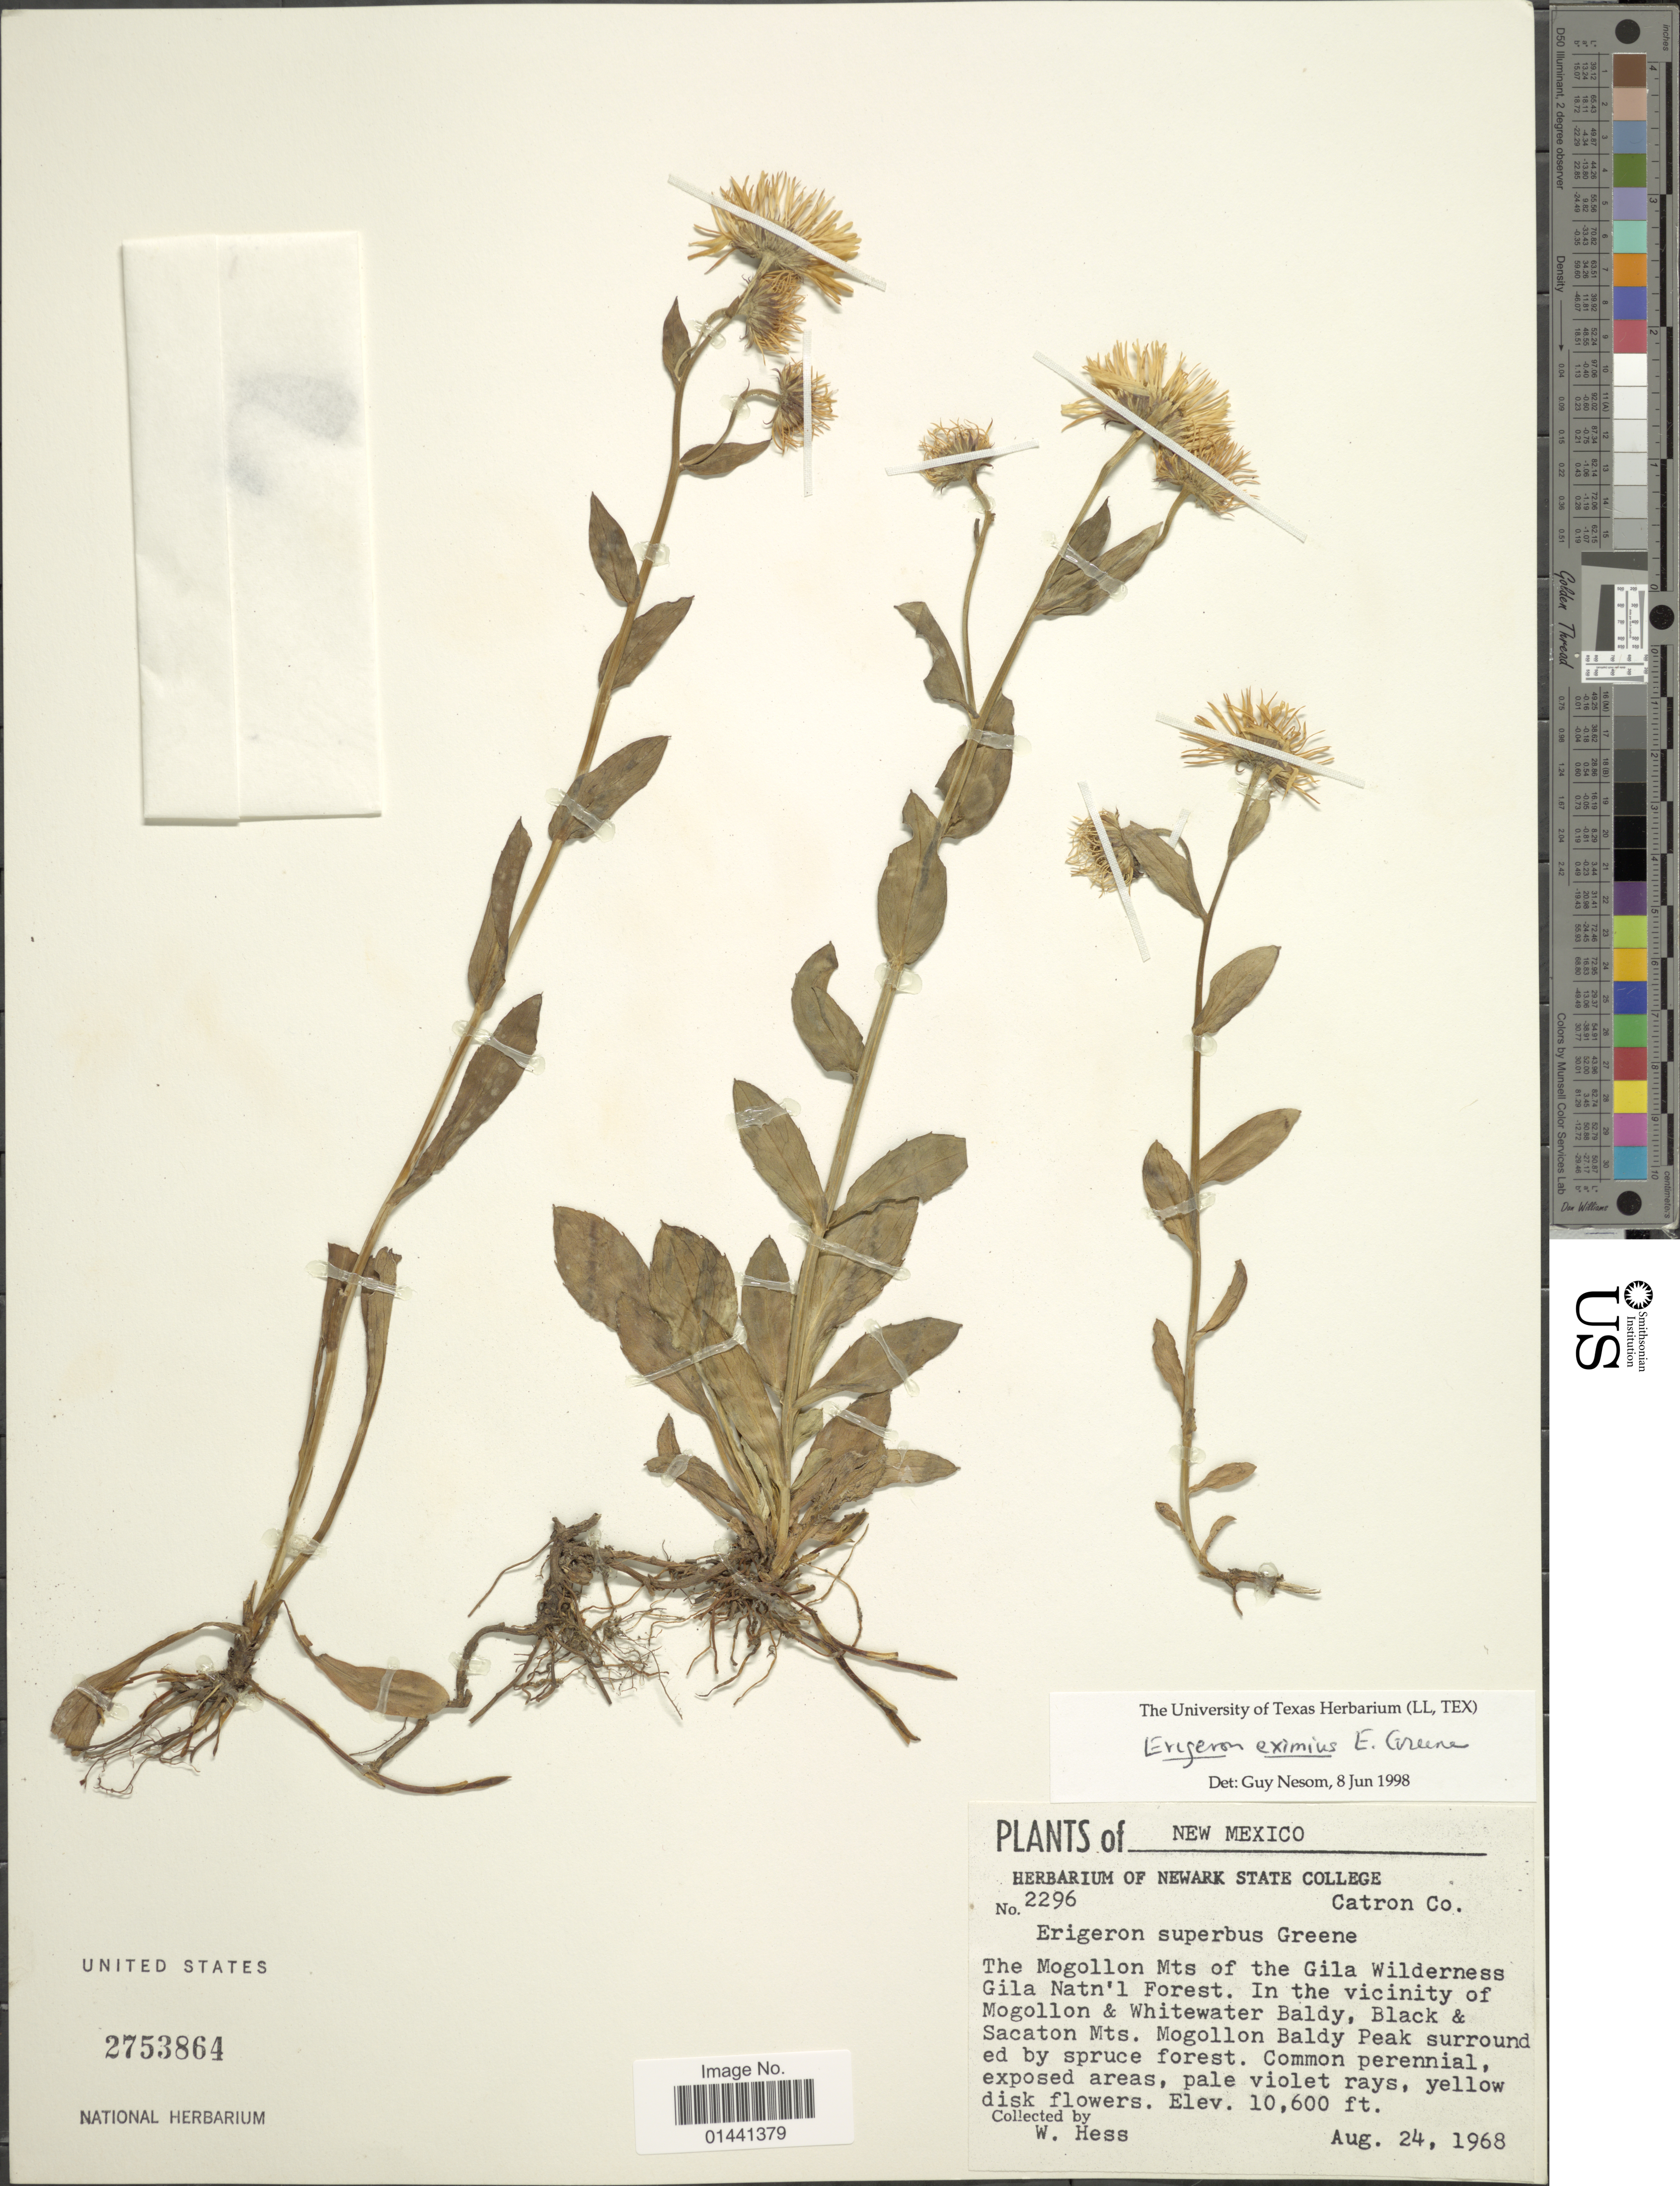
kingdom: Plantae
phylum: Tracheophyta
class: Magnoliopsida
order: Asterales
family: Asteraceae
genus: Erigeron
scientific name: Erigeron eximius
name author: Greene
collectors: W. Hess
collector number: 2296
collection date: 1968-08-24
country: United States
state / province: New Mexico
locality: The Mogollon Mts. of the Gila Wilderness Gila Wilderness Gila Natn'l Forest. In the vicinity of Mogollon & Whitewater Baldy, Black & Sacaton Mts. Mogollon Baldy Peak surrounded by spruce forest.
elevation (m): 3231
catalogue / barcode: US 2753864